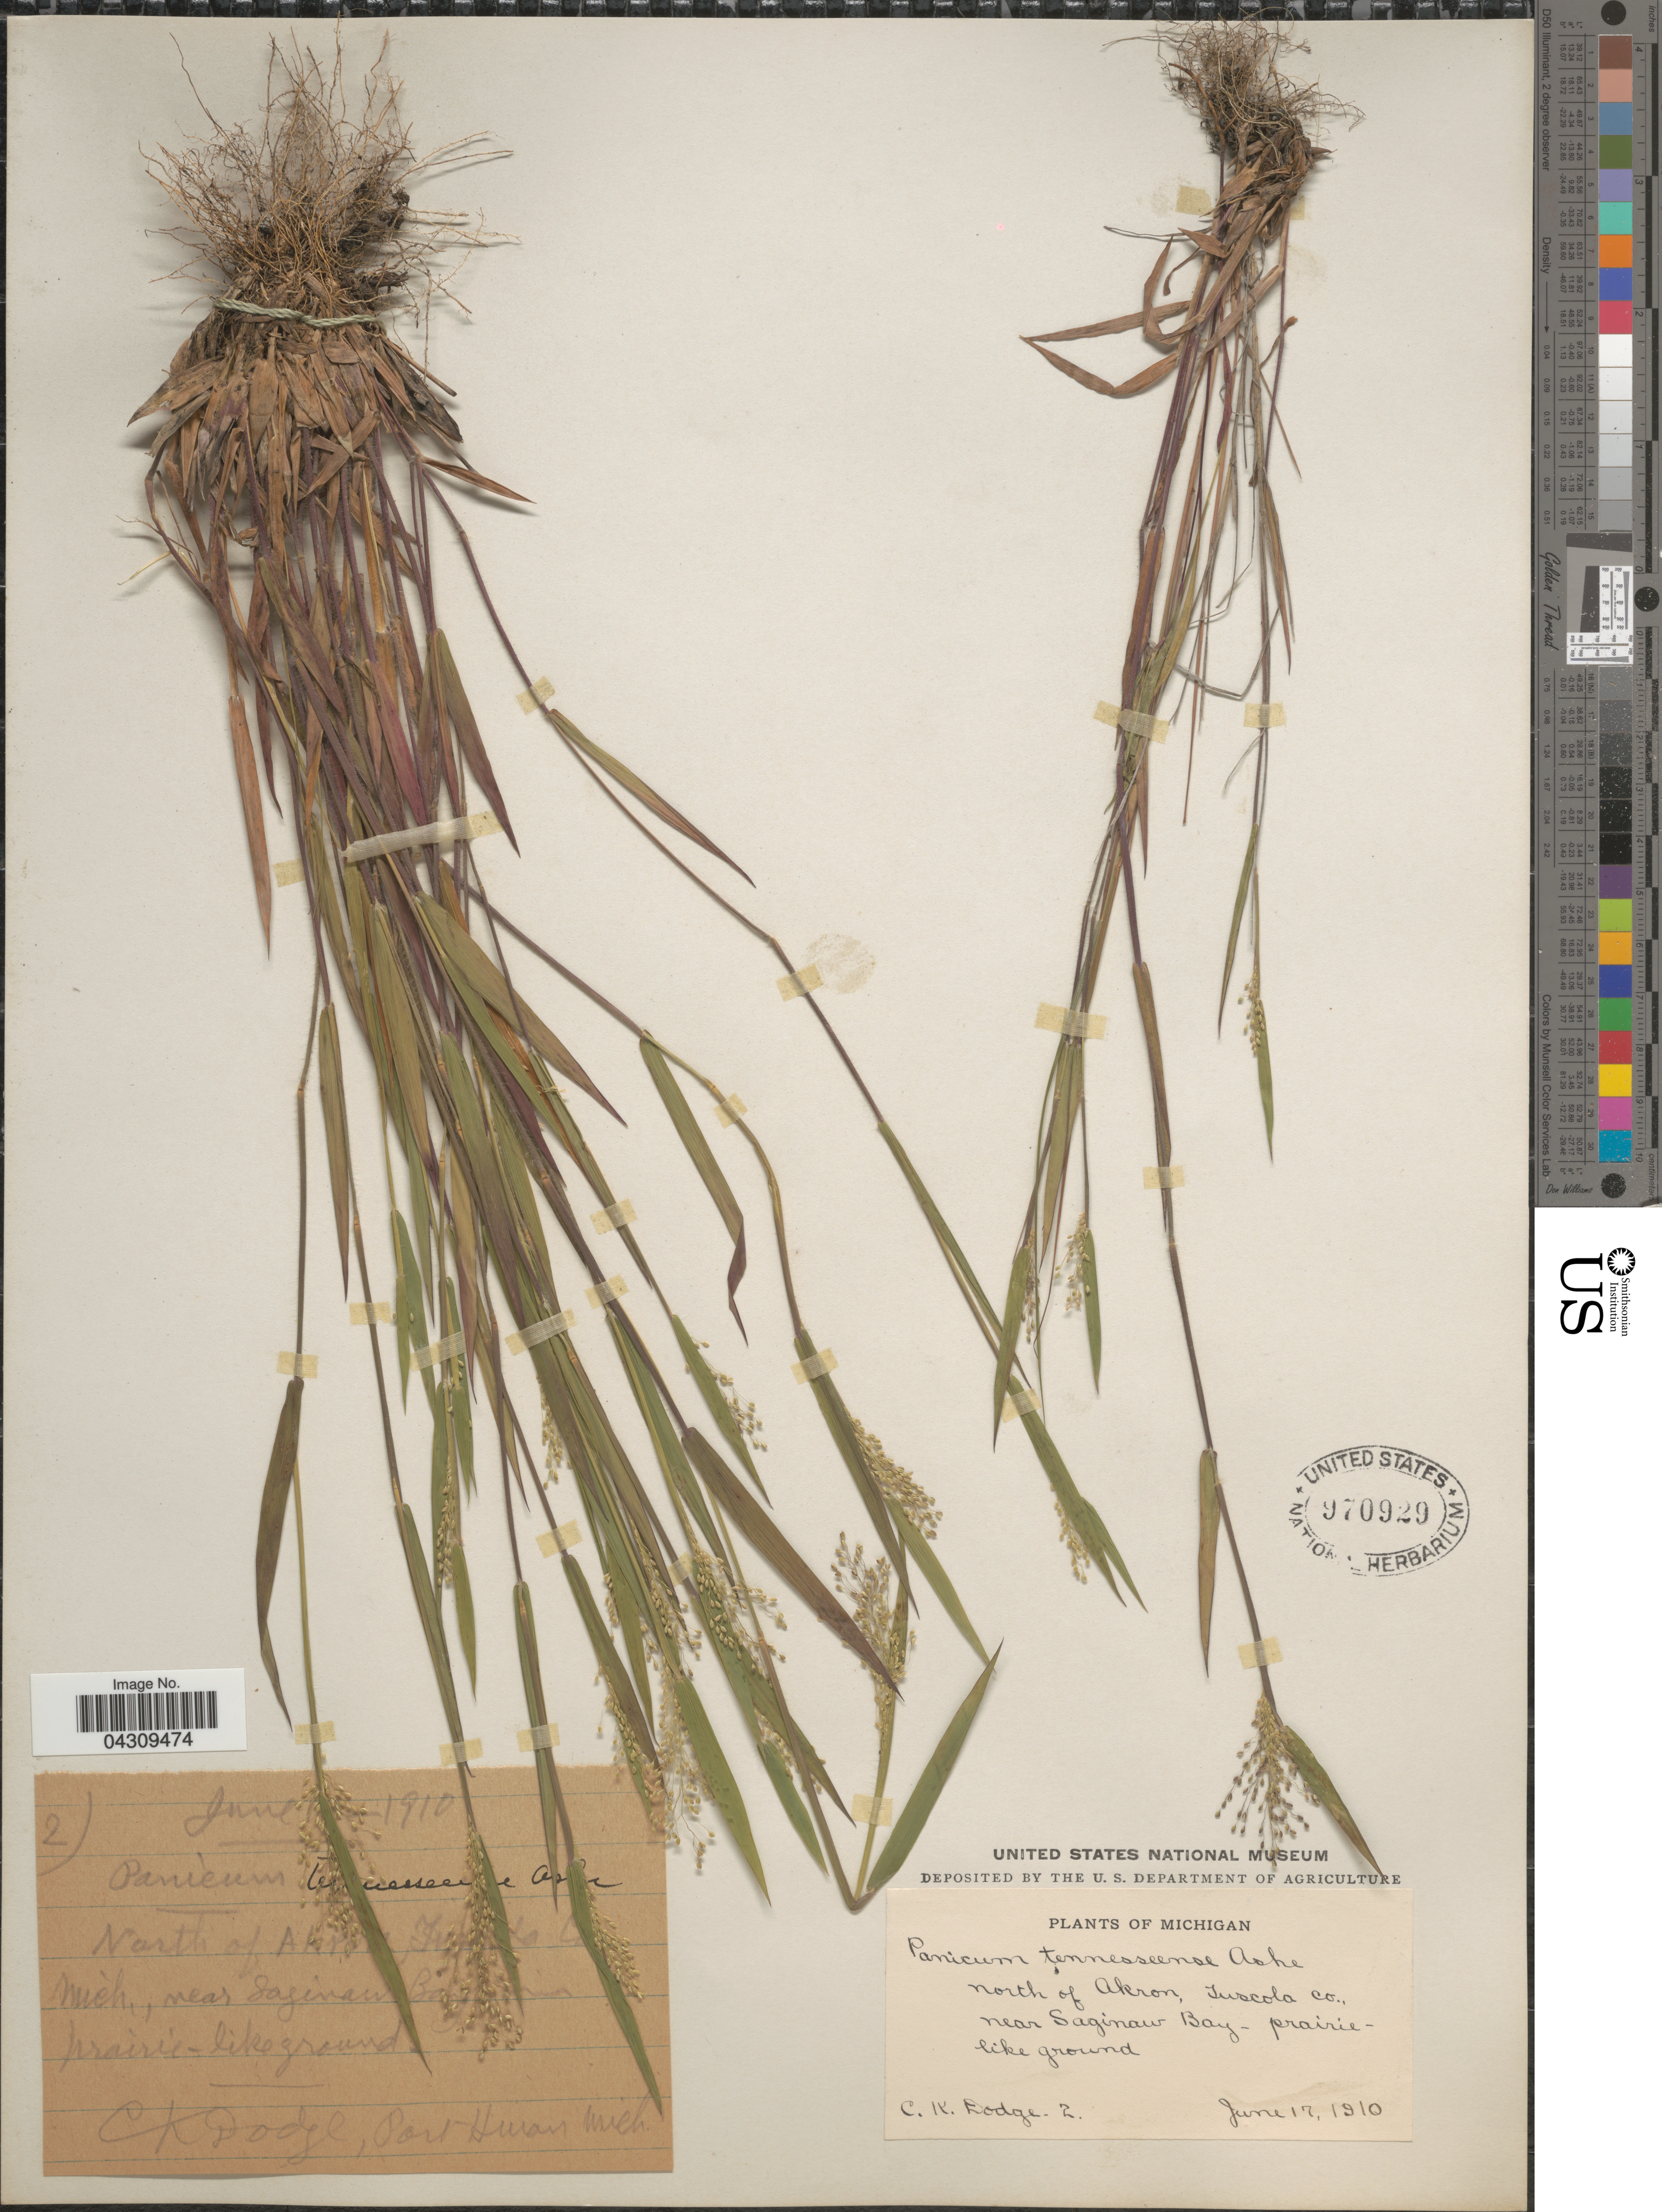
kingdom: Plantae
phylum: Tracheophyta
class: Liliopsida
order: Poales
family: Poaceae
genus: Dichanthelium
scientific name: Dichanthelium acuminatum var. acuminatum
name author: (Sw.) Gould & C.A. Clark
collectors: C. Dodge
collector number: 2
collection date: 1910-06-17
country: United States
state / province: Michigan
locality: North of Akron, Tuscola Co., near Saginaw Bay-prairie-like ground.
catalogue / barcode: US 970929